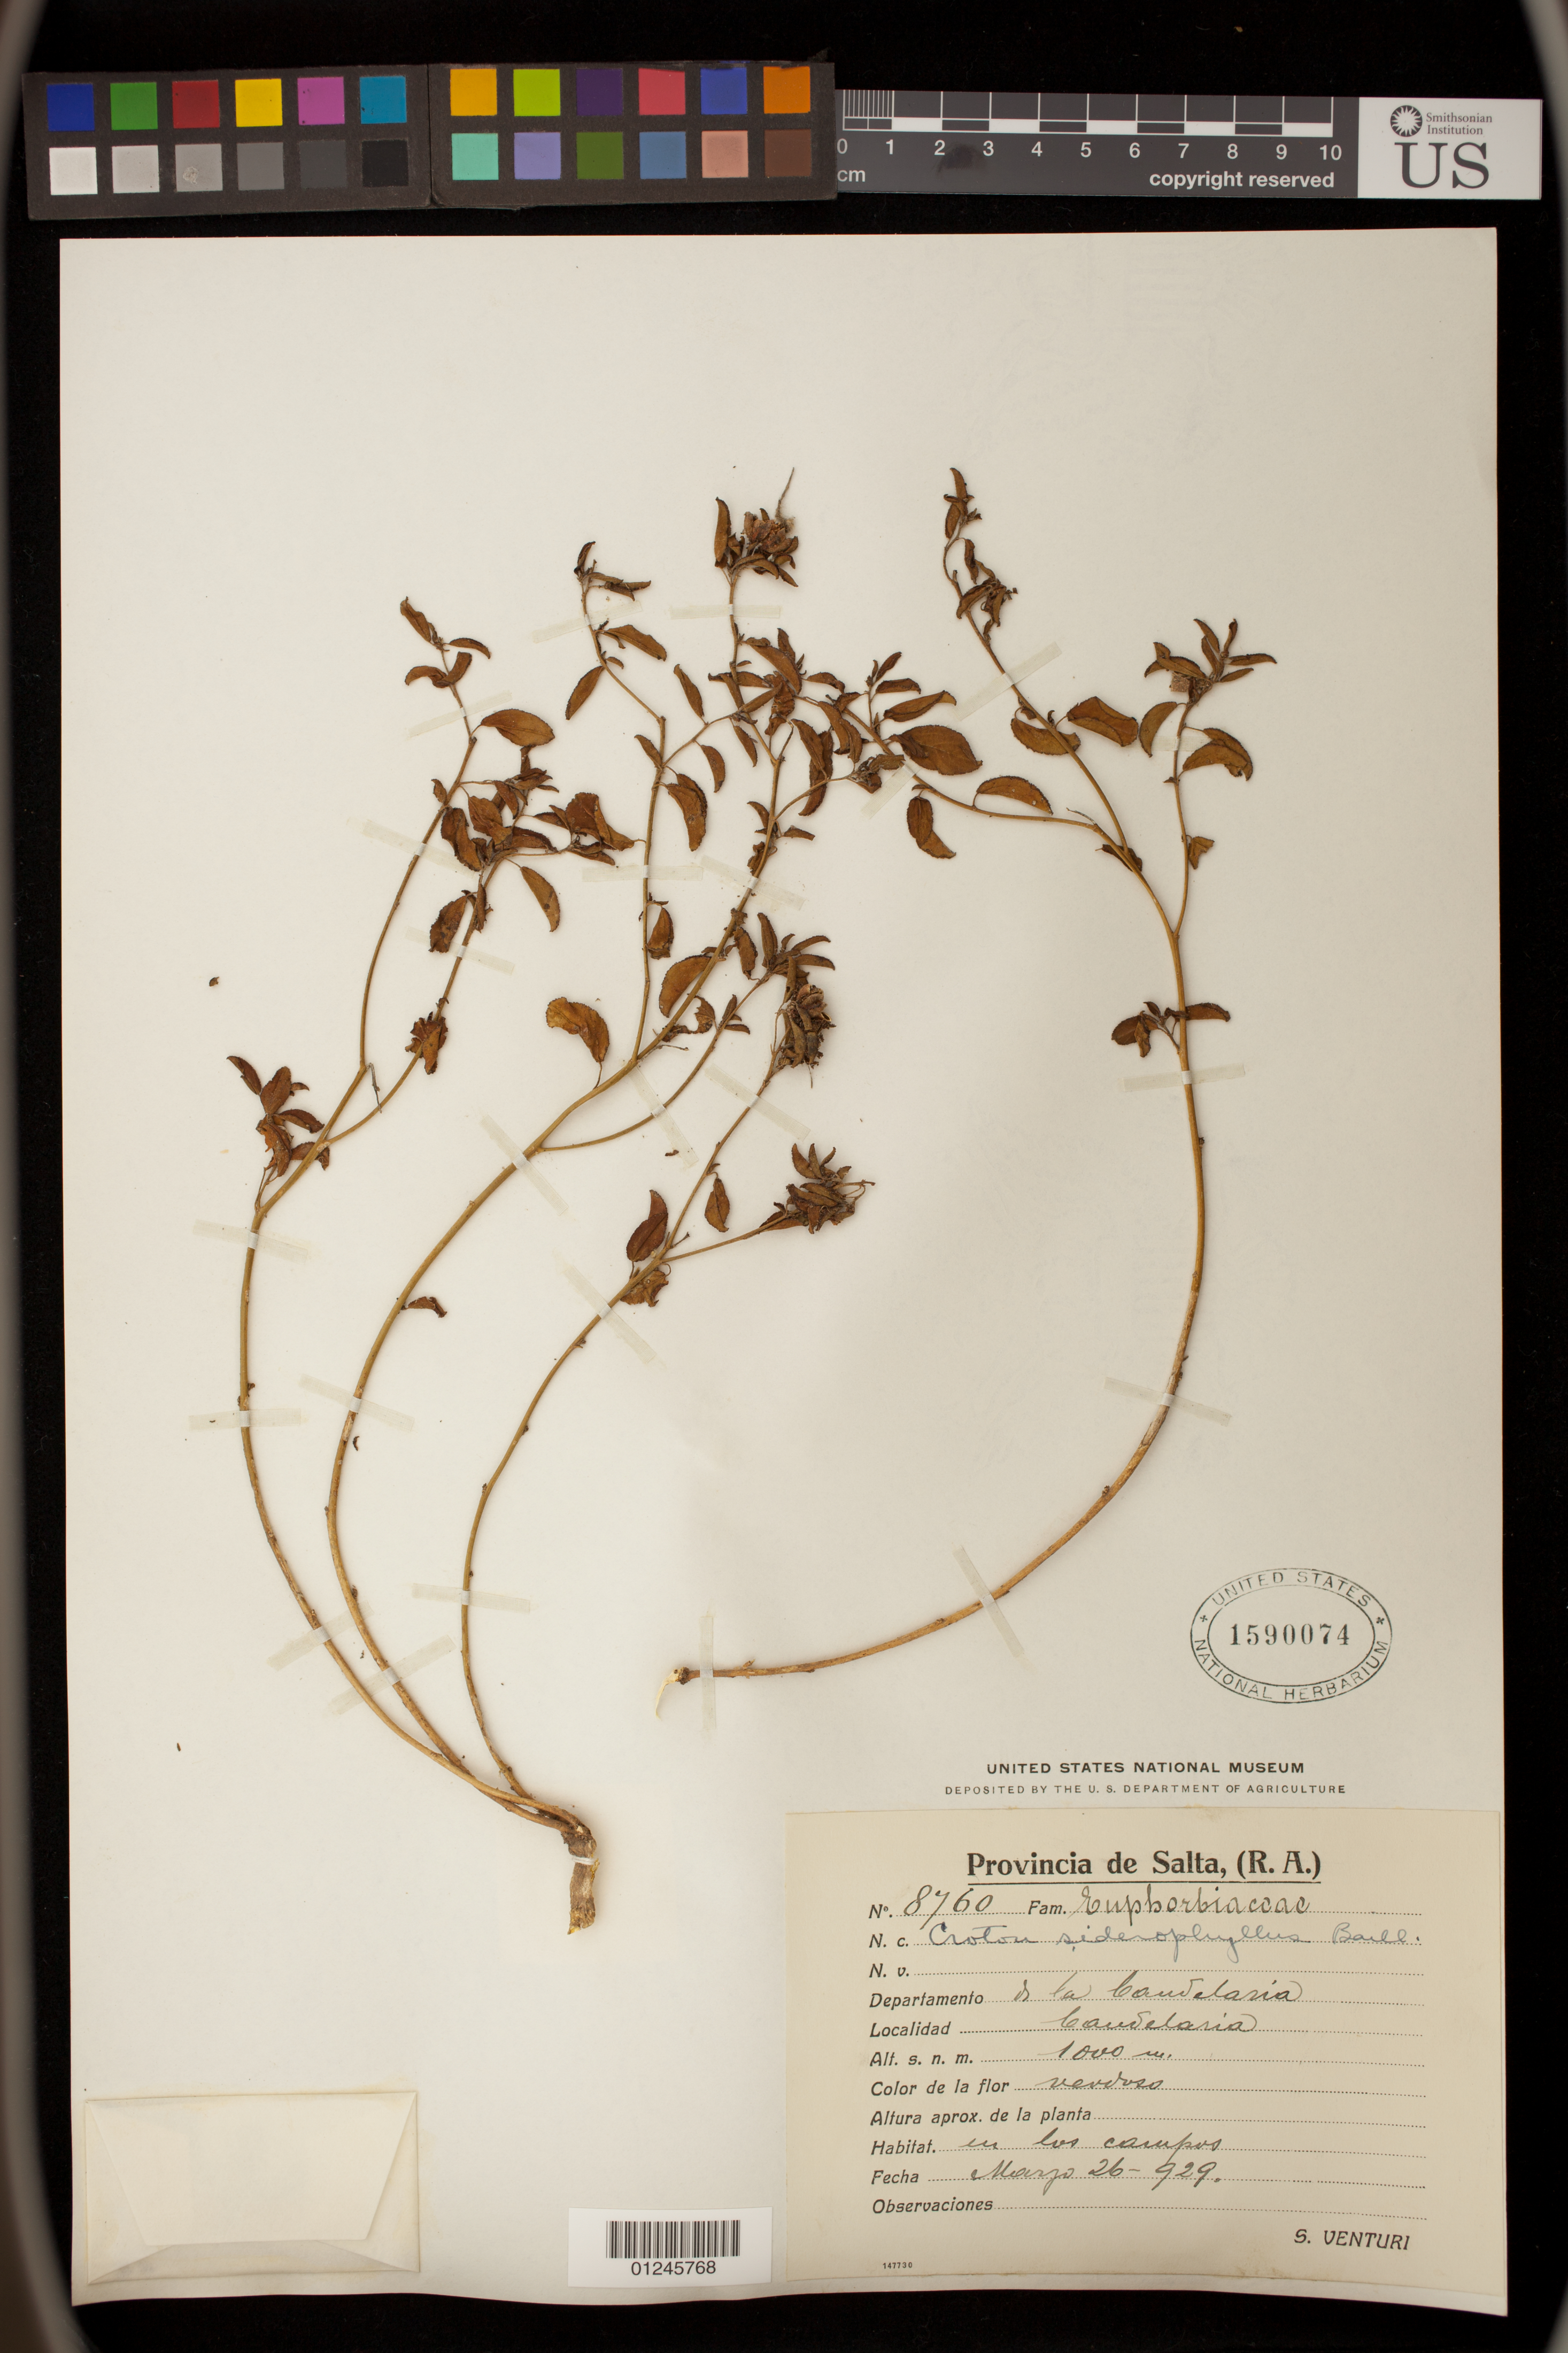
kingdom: Plantae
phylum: Tracheophyta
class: Magnoliopsida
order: Malpighiales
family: Euphorbiaceae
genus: Croton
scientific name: Croton siderophyllus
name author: Müll. Arg.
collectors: S. Venturi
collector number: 8760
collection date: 1929-03-26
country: Argentina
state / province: Salta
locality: S la Candelaria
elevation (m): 1000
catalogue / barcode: US 1590074